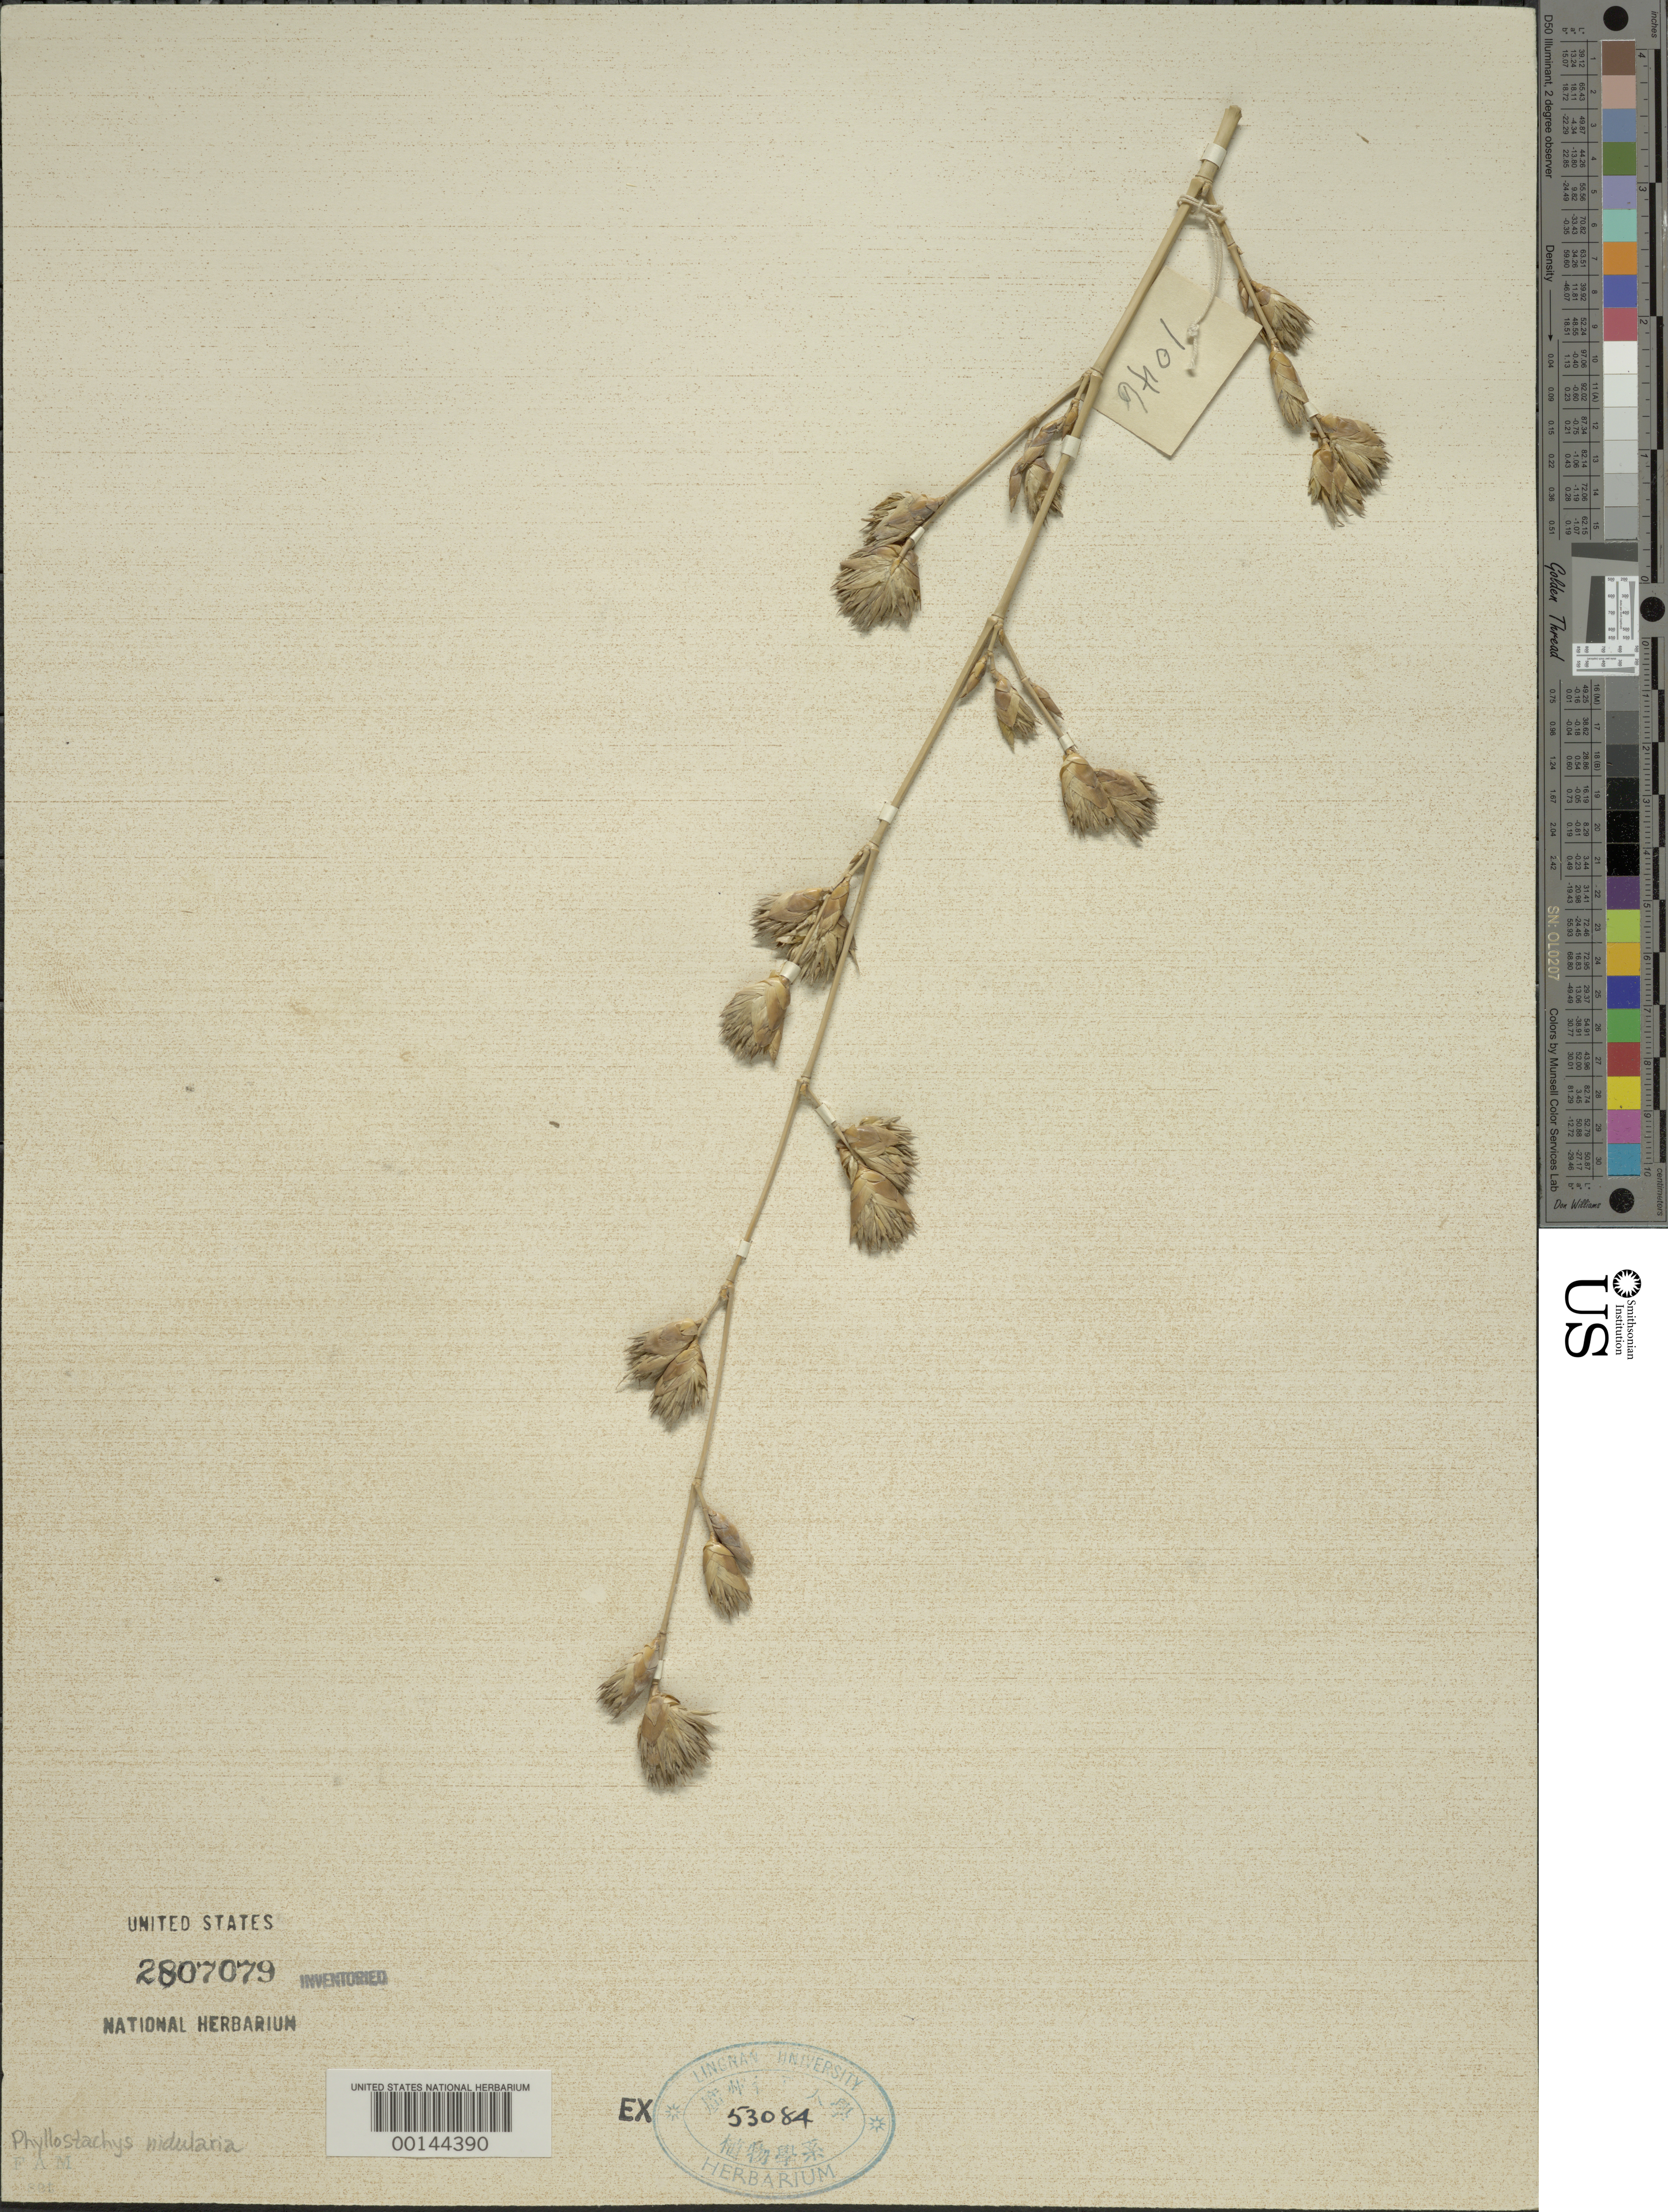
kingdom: Plantae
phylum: Tracheophyta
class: Liliopsida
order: Poales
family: Poaceae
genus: Phyllostachys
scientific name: Phyllostachys nidularia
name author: Munro ex Fenzi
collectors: J. Rose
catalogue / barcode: US 2807079